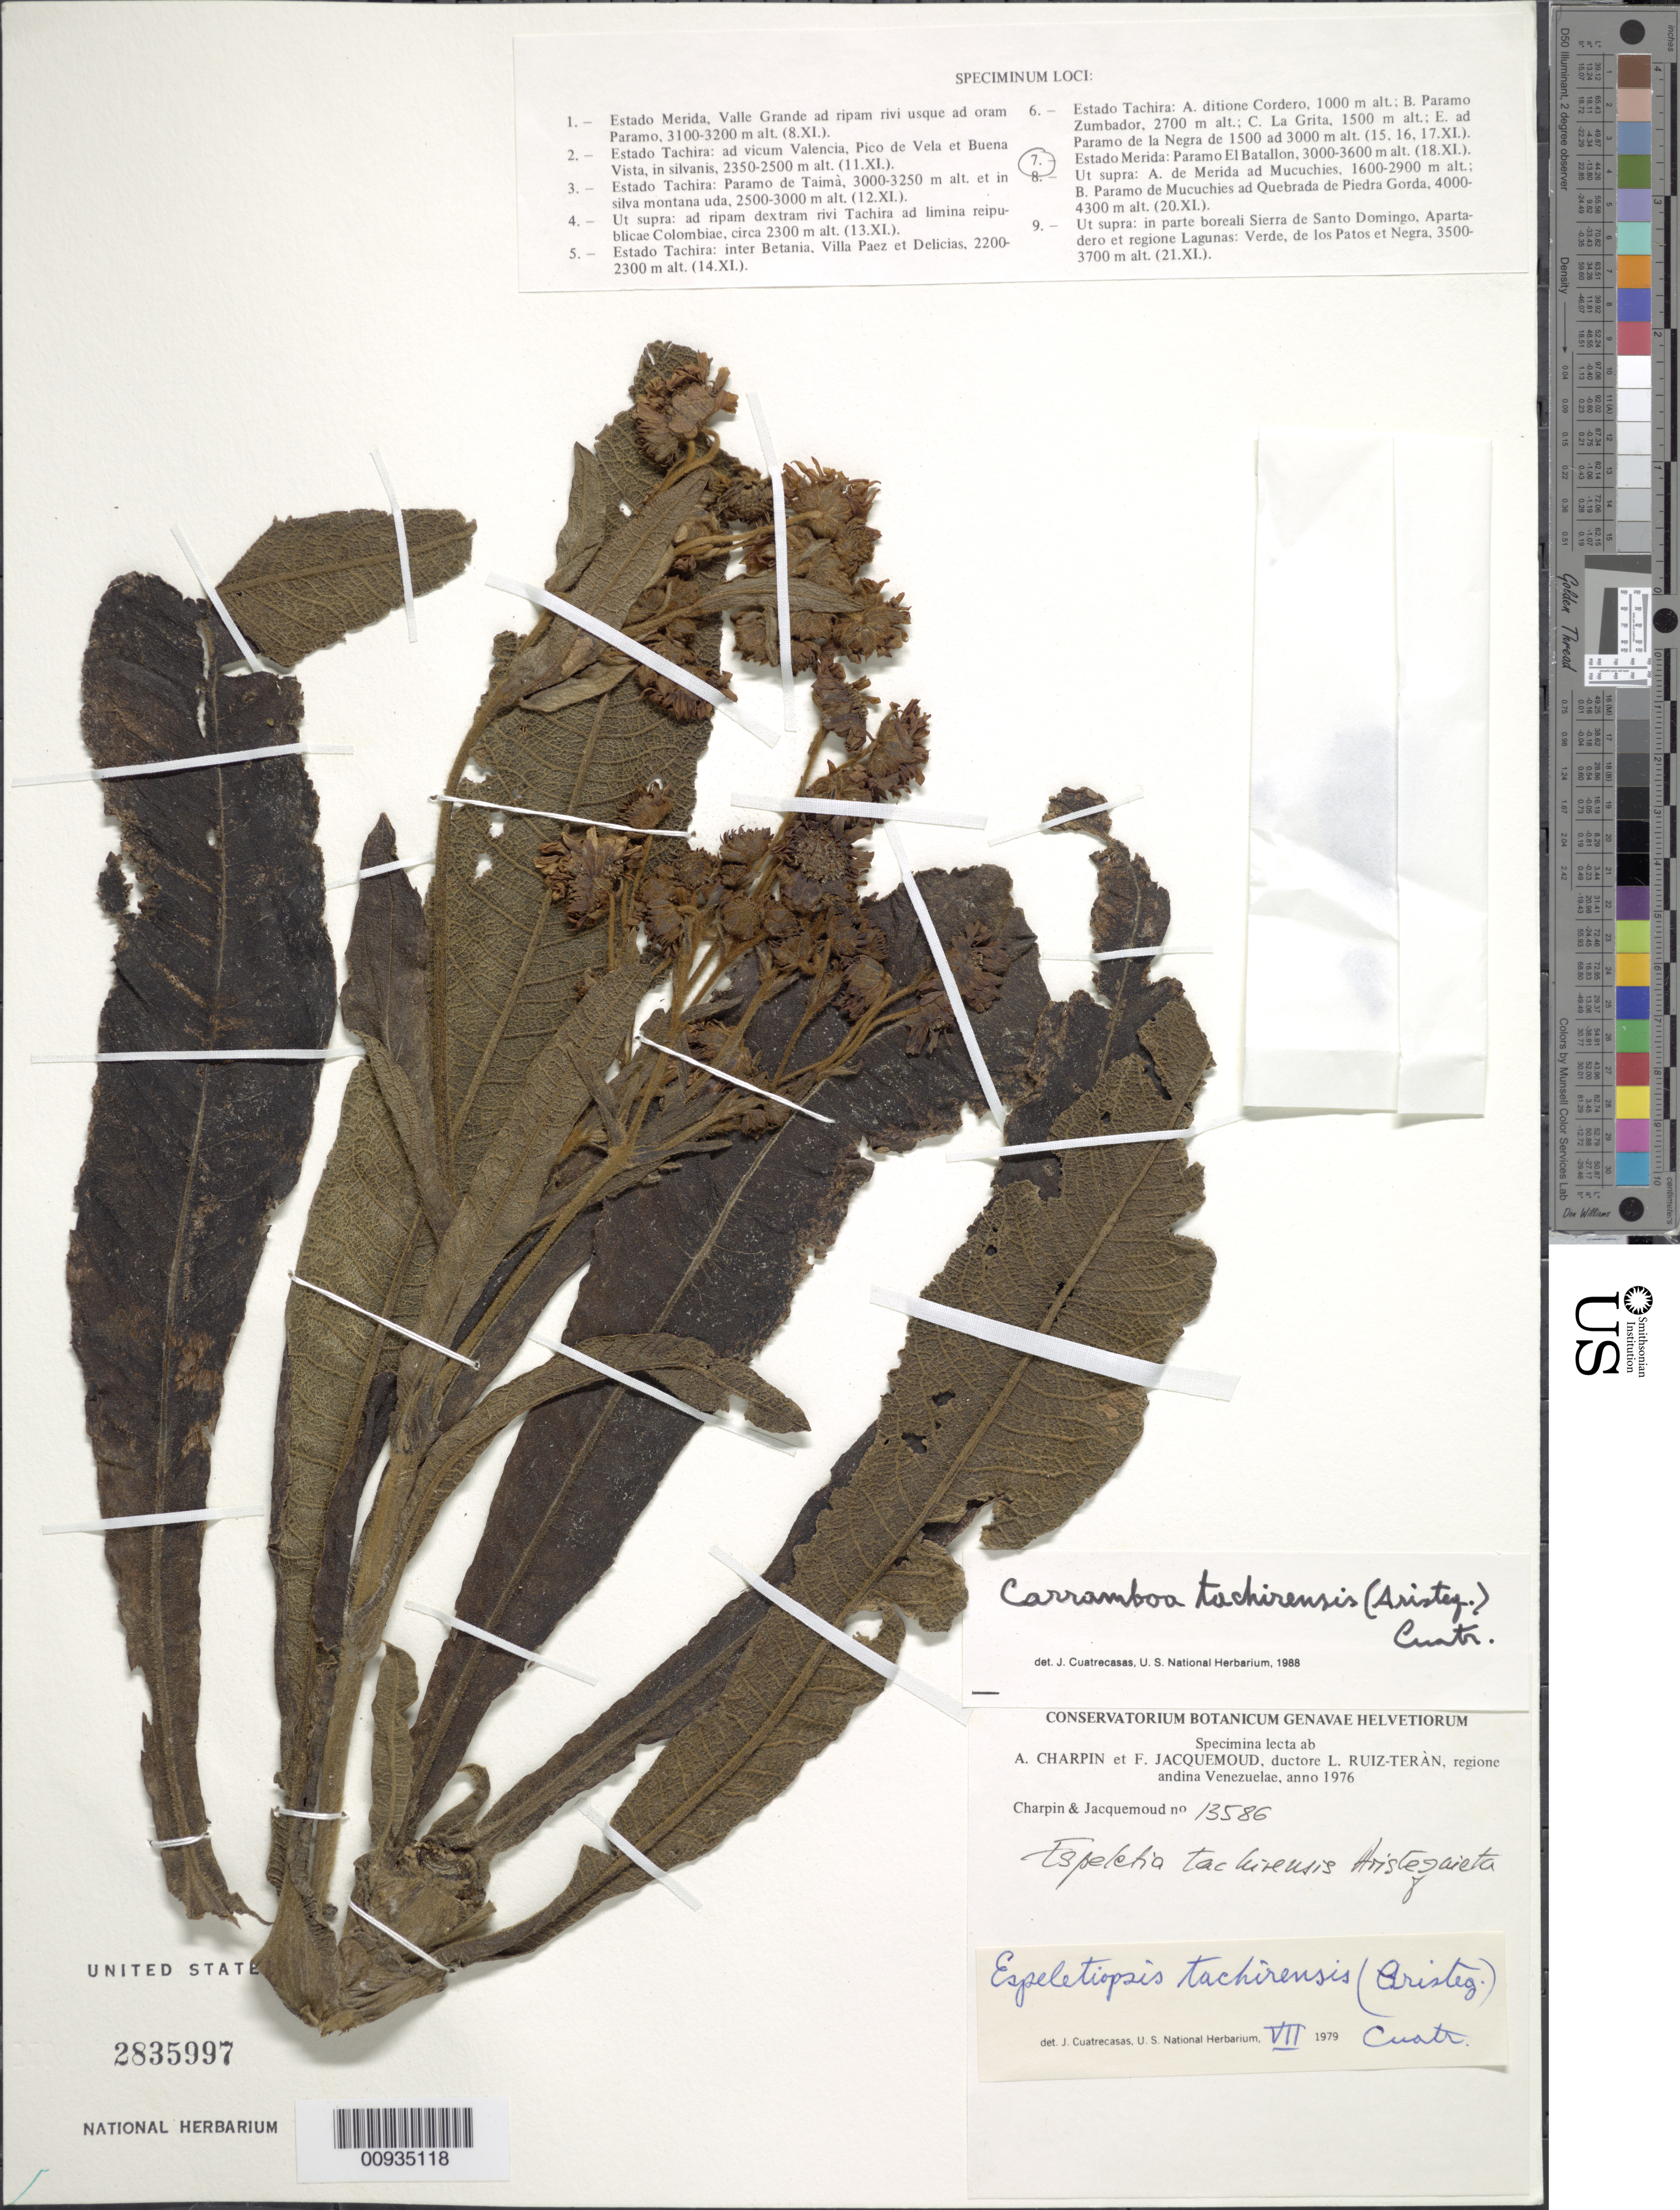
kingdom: Plantae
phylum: Tracheophyta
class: Magnoliopsida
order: Asterales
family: Asteraceae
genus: Carramboa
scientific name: Carramboa tachirensis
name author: (Aristeg.) Cuatrec.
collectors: A. Charpin & F. Jacquemoud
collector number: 13586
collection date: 1976-12-31/1977-01-01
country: Venezuela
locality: Región Andina.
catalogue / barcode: US 2835997